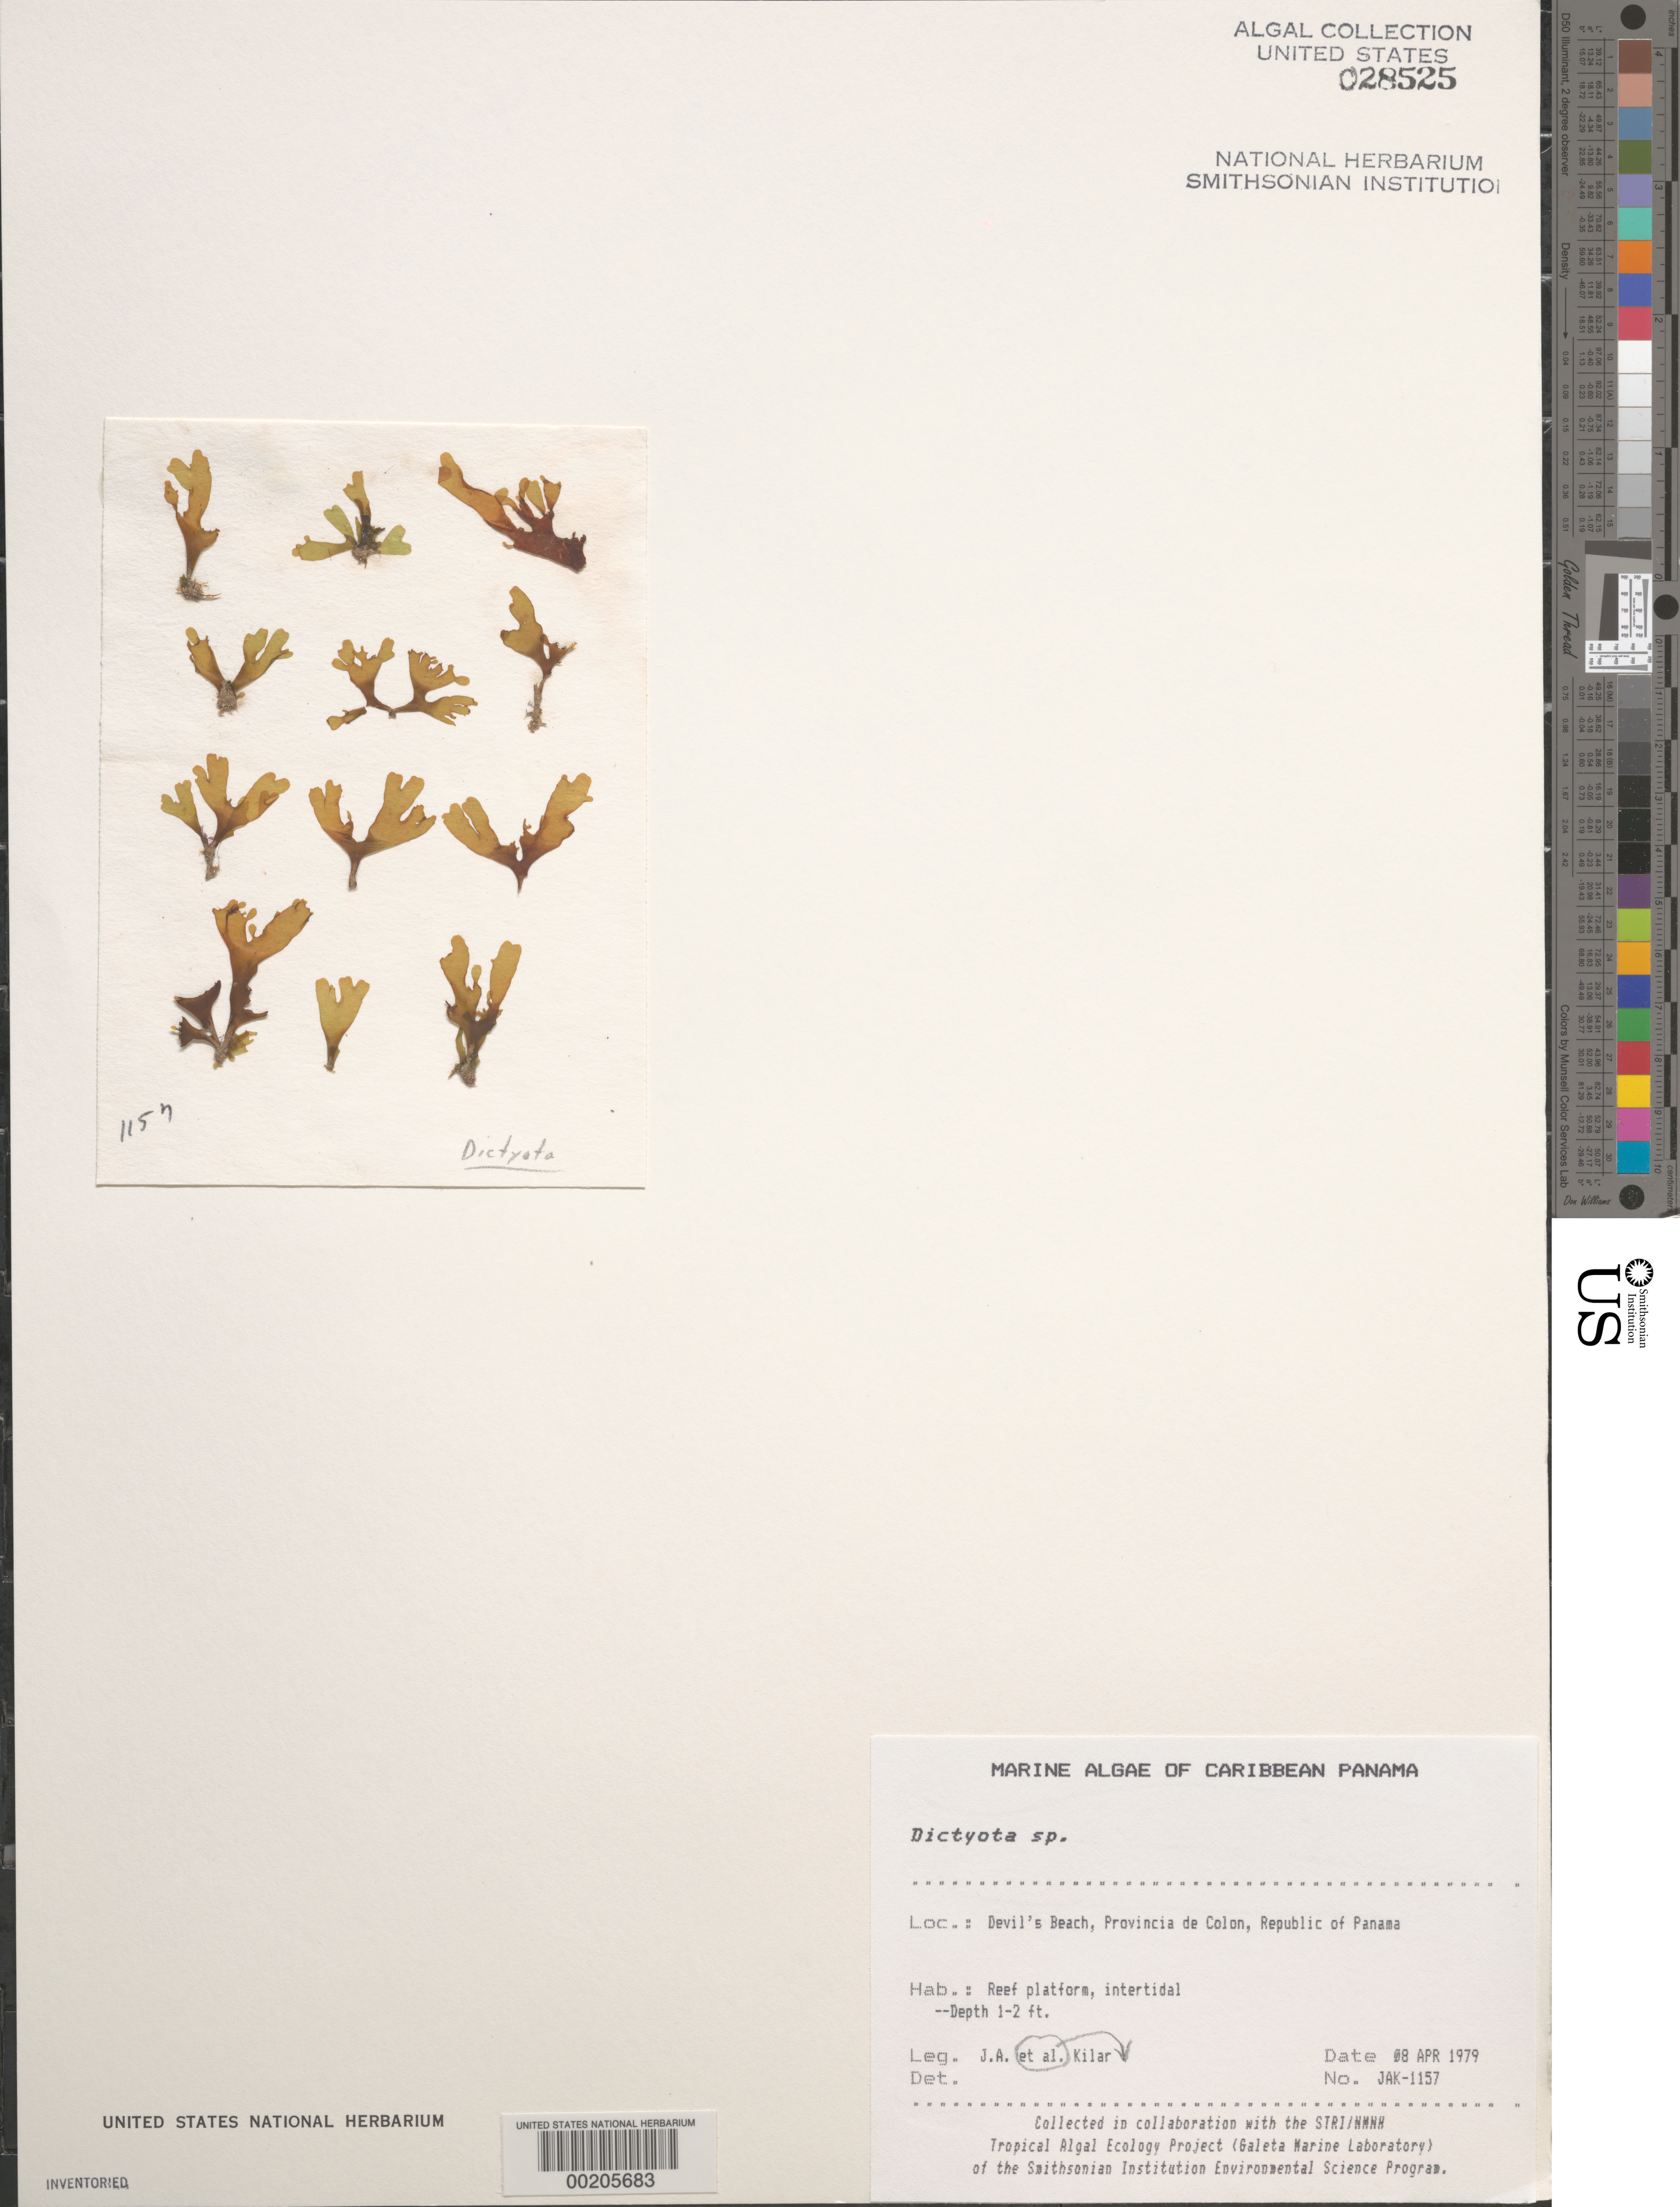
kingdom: Chromista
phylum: Ochrophyta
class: Phaeophyceae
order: Dictyotales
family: Dictyotaceae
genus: Dictyota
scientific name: Dictyota sp.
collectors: J. A. Kilar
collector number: JAK-1157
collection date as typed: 08 Apr 1979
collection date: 1979-04-08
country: Panama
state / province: Colón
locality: Devil's Beach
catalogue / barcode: US 28525